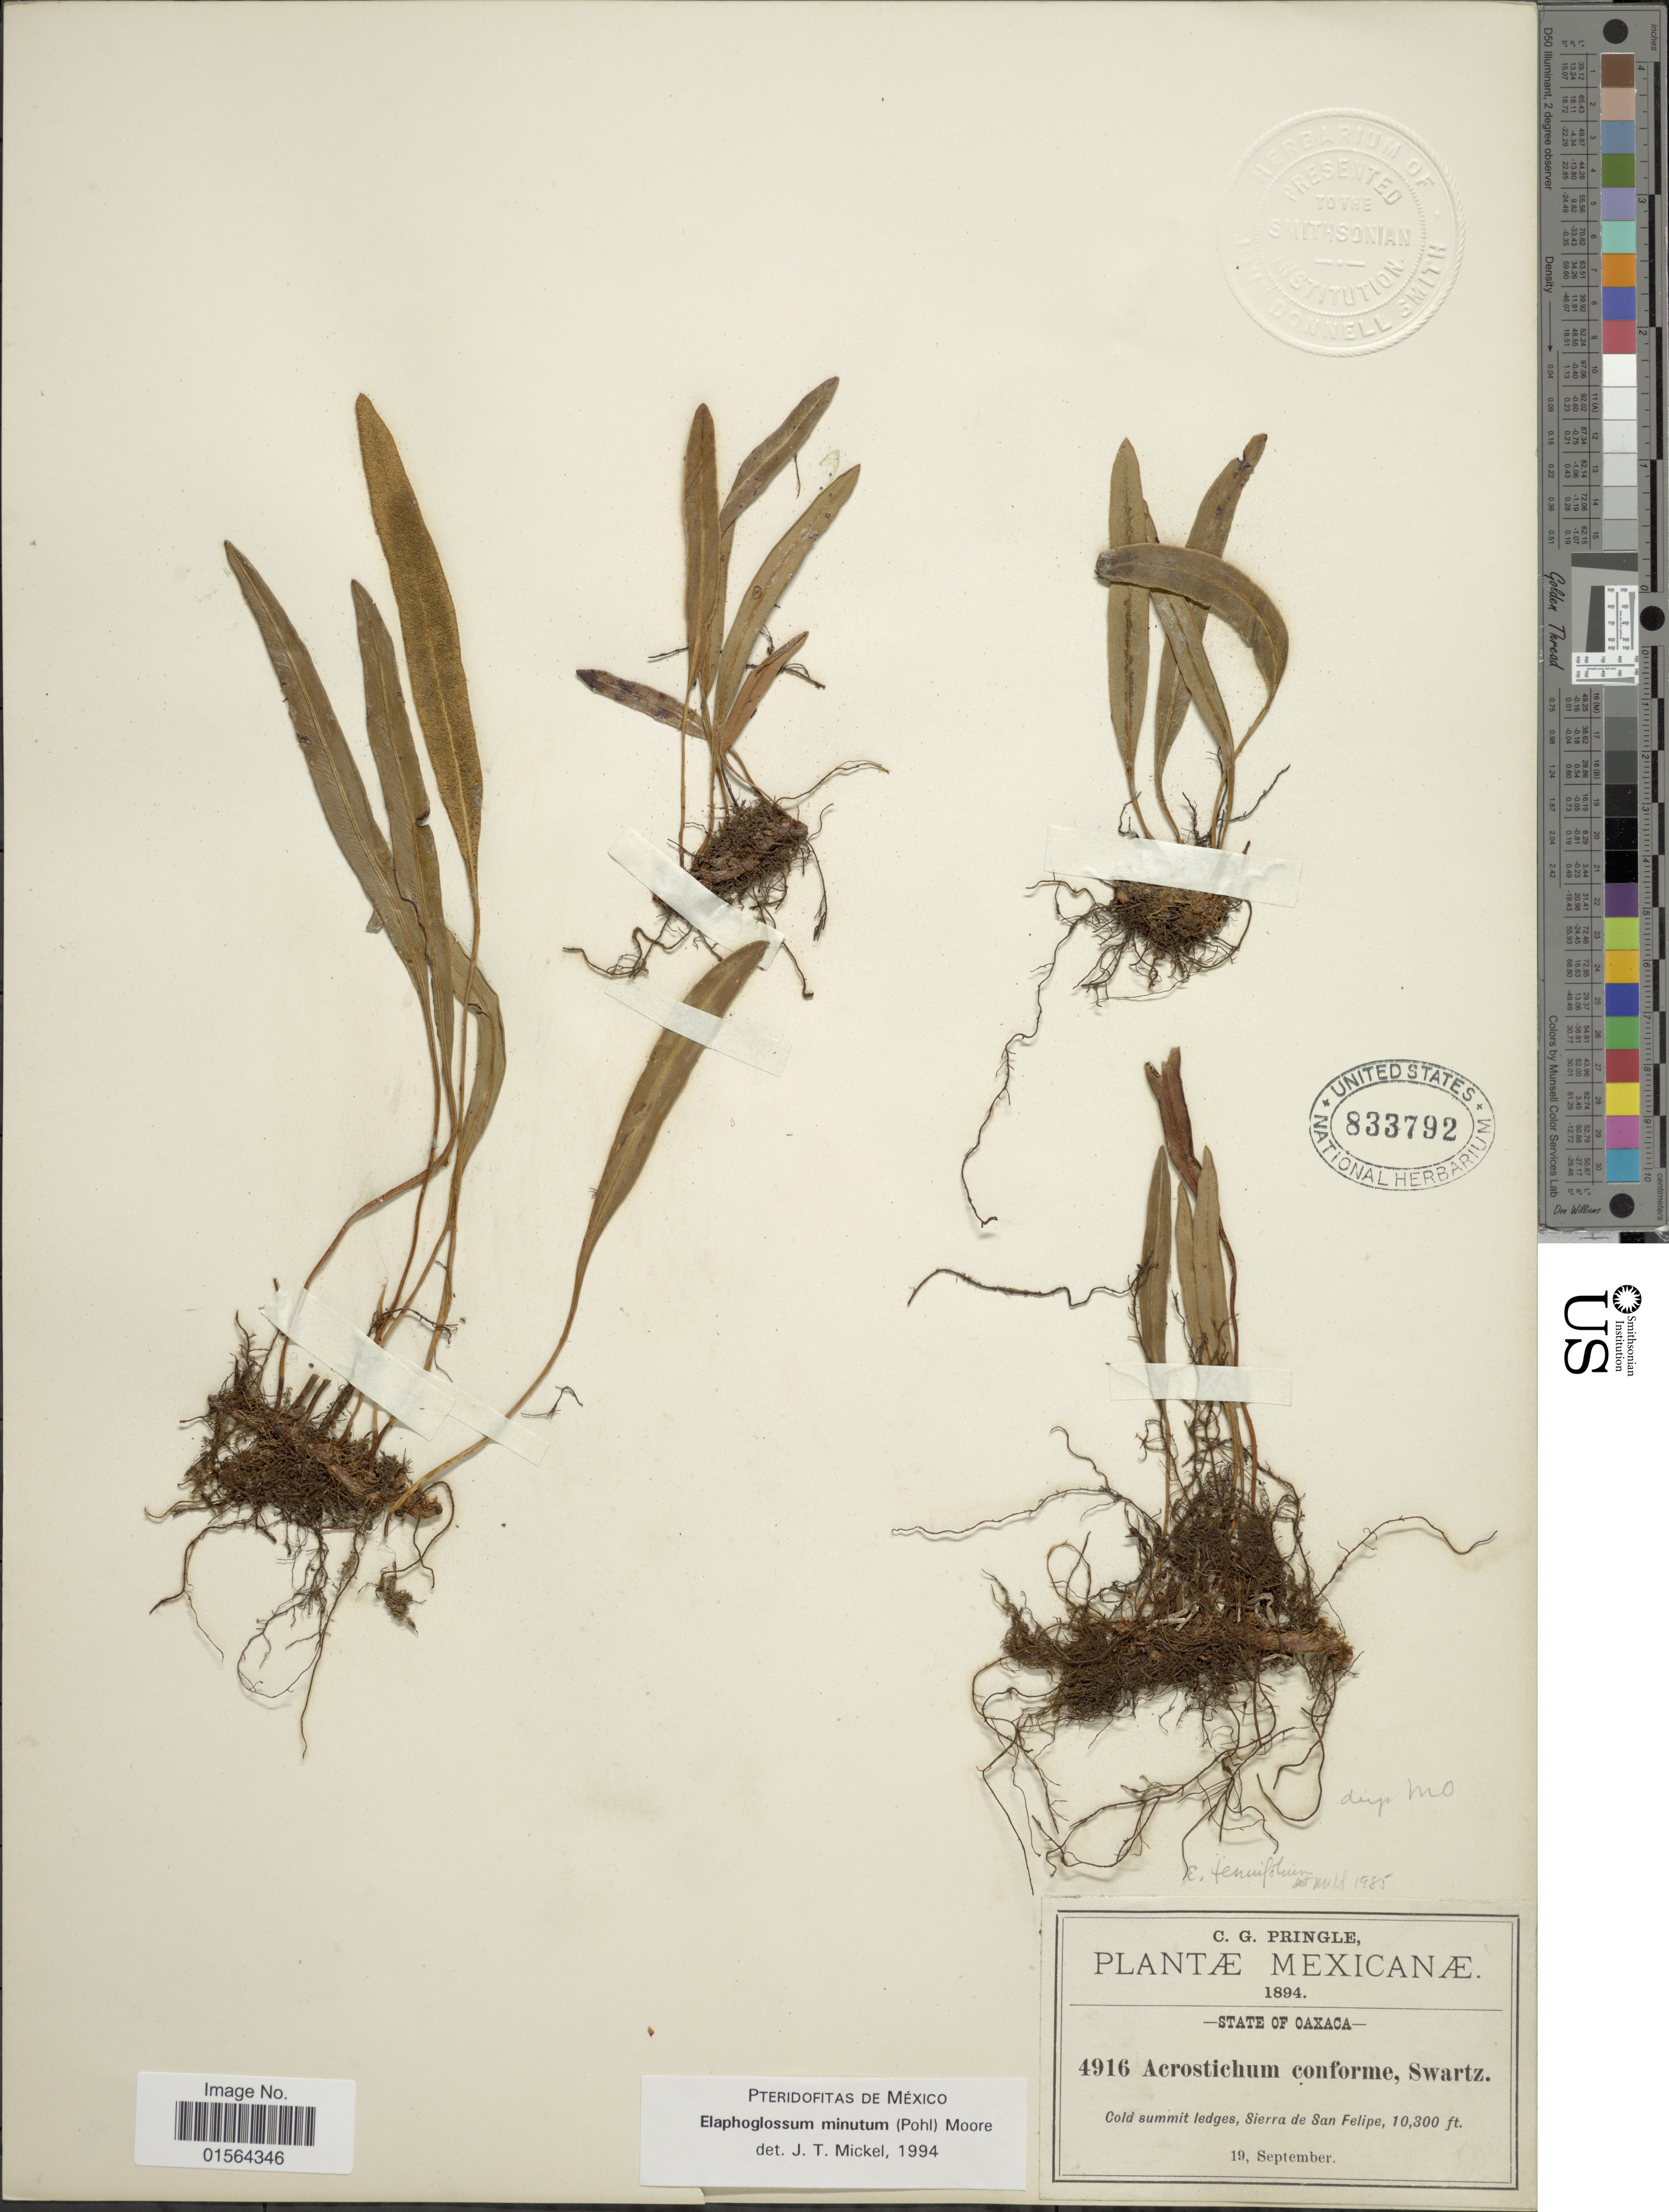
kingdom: Plantae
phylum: Tracheophyta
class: Polypodiopsida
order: Polypodiales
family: Dryopteridaceae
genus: Elaphoglossum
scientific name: Elaphoglossum minutum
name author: (Pohl ex Fée) T. Moore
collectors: C. G. Pringle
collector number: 4916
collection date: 1894-09-19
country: Mexico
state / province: Oaxaca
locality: Mexicanae, State of Oaxaca, Sierra de San Felipe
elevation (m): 3139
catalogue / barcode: US 833792